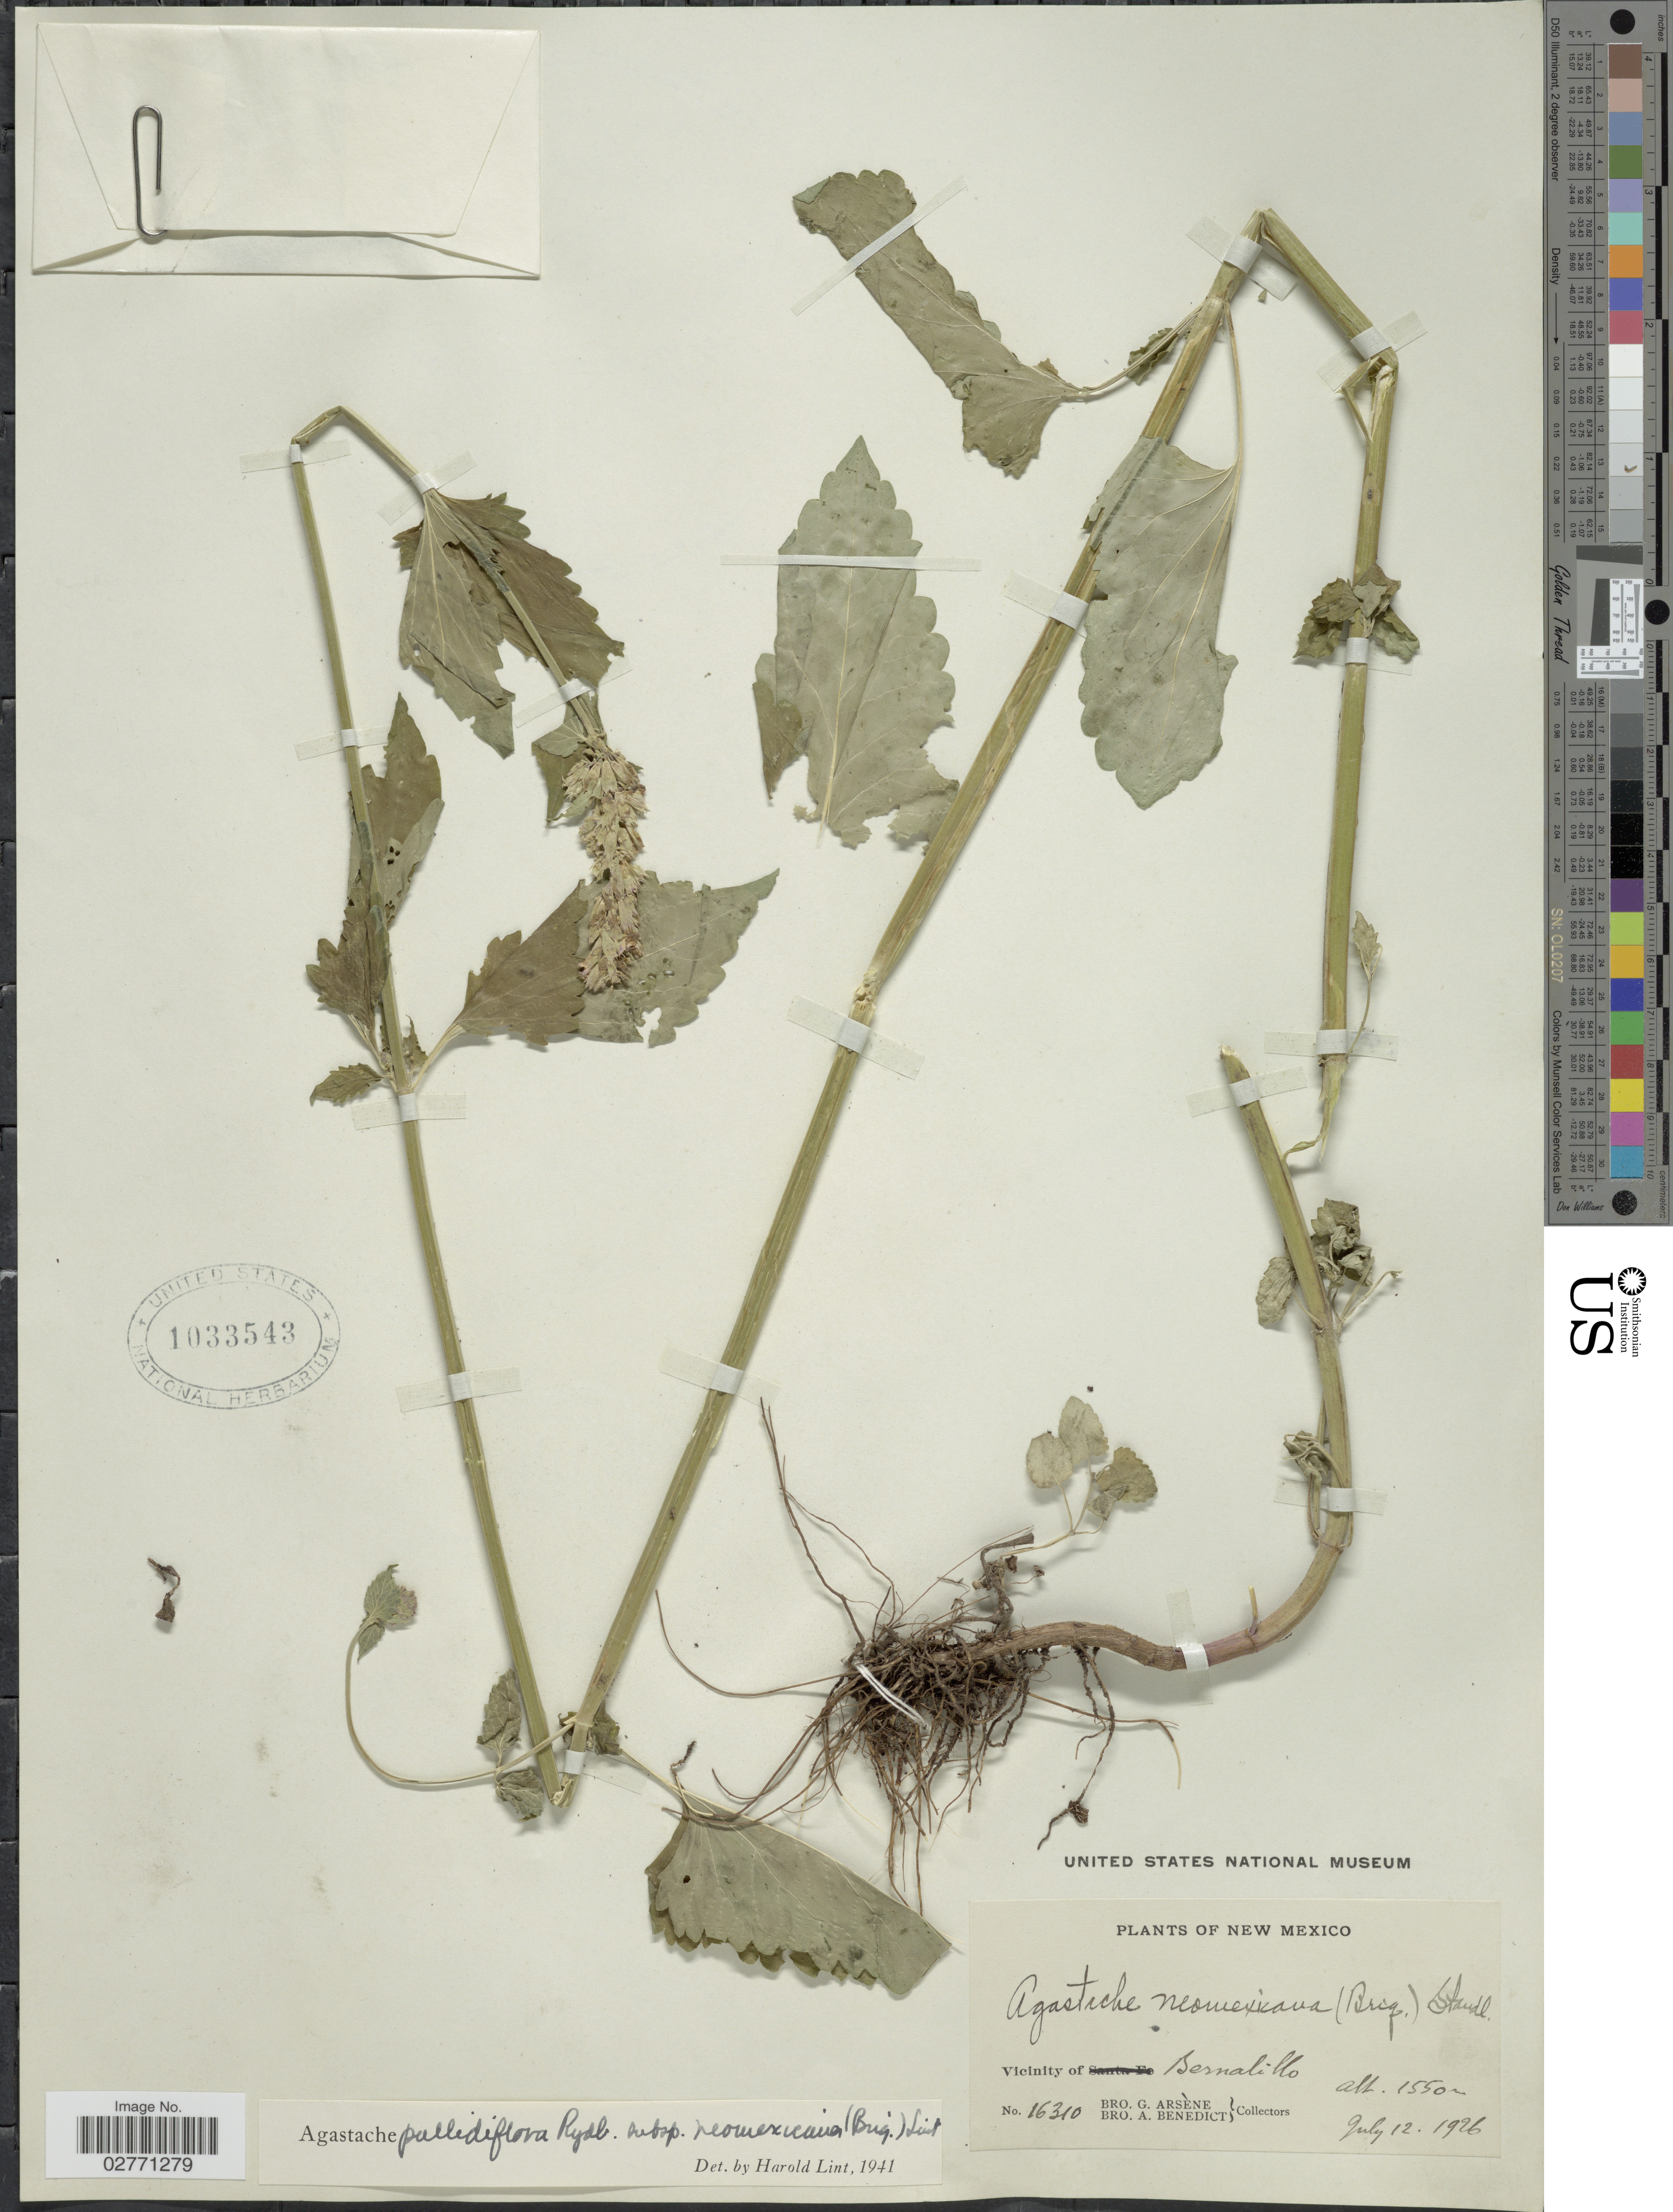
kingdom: Plantae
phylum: Tracheophyta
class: Magnoliopsida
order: Lamiales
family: Lamiaceae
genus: Agastache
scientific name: Agastache pallidiflora subsp. neomexicana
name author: (Briq.) Lint & Epling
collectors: Bro. G. Arsène & Bro. A. Benedict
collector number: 16310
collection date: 1926-07-12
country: United States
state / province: New Mexico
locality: Vicinity of Bernalillo.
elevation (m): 1550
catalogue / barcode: US 1033543